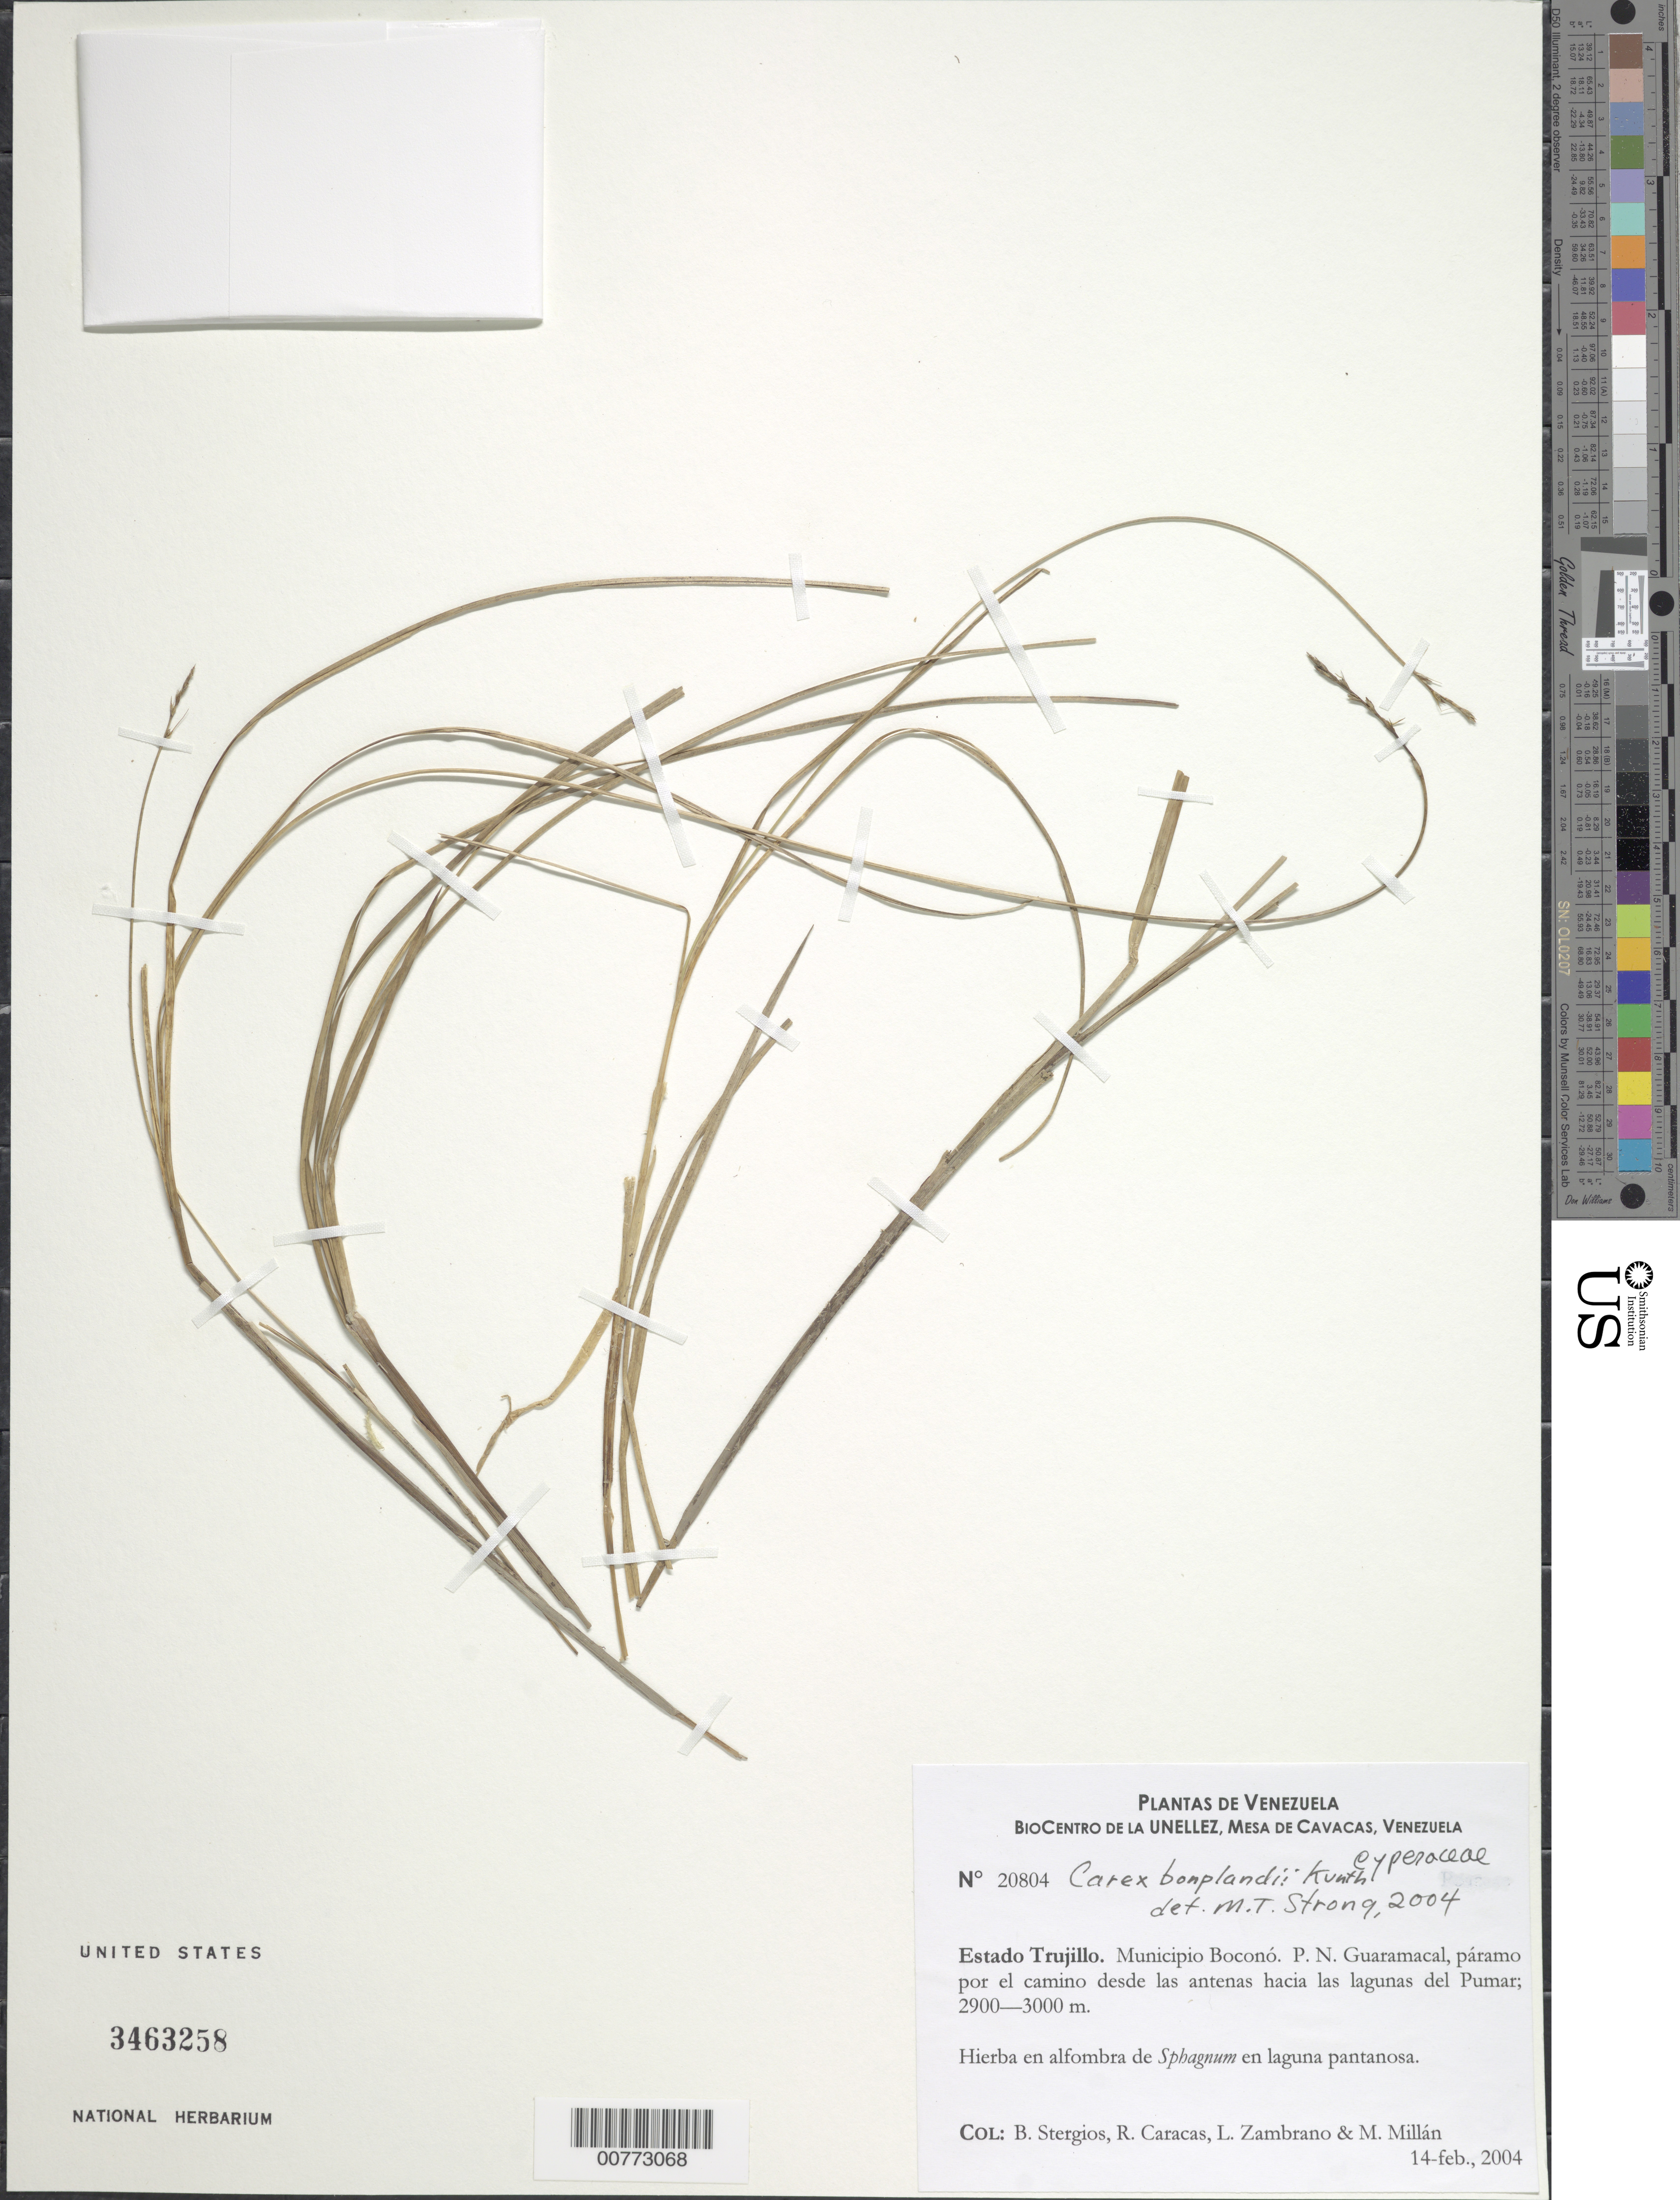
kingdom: Plantae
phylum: Tracheophyta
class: Liliopsida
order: Poales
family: Cyperaceae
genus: Carex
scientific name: Carex bonplandii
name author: Kunth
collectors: B. G. Stergios, R. Caracas, L. Zambrano & M. Millán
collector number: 20804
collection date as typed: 14 Feb 2004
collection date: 2004-02-14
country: Venezuela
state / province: Trujillo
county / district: Boconó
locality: Parque Nacional Guaramacal, páramo por el camino desde las antenas hacia las lagunas del Pumar.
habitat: Laguna pantanosa.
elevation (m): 2900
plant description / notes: MICH, PORT, US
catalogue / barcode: US 3463258